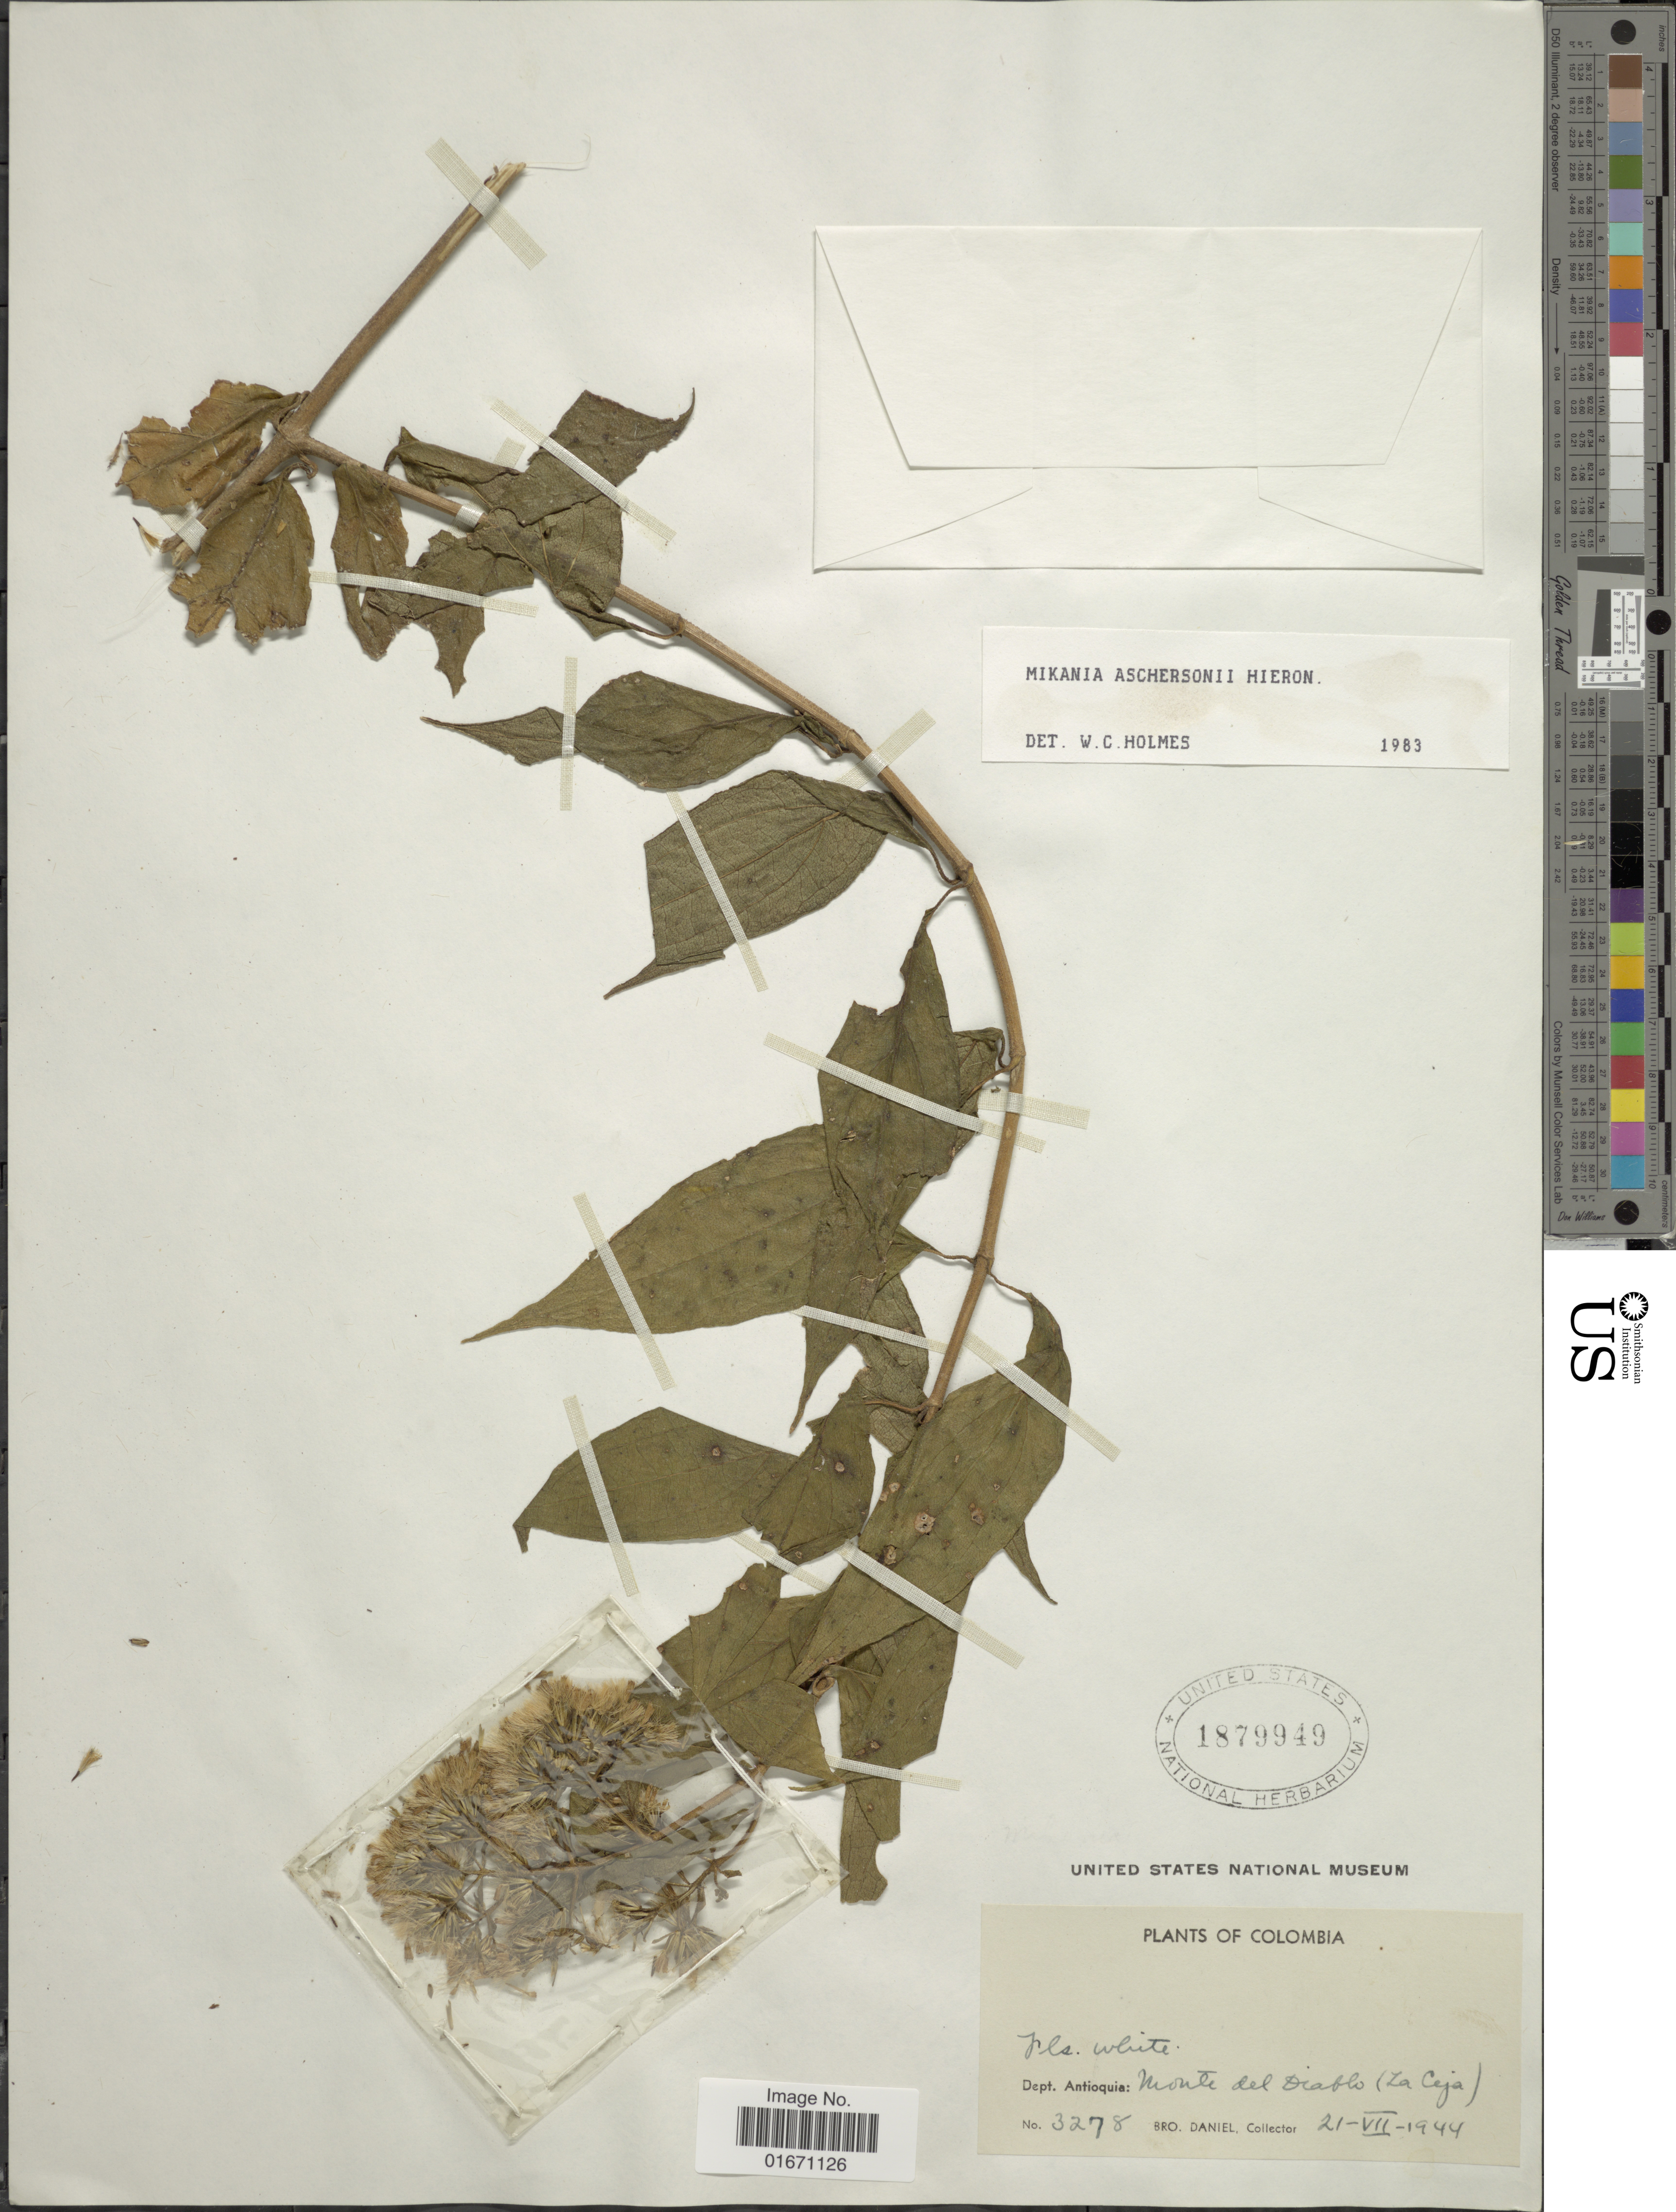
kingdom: Plantae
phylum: Tracheophyta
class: Magnoliopsida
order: Asterales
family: Asteraceae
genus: Mikania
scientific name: Mikania aschersonii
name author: Hieron.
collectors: Bro. Daniel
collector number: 3278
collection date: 1944-07-21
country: Colombia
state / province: Antioquia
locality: Monte del Diablo (La Ceja)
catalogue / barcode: US 1879949